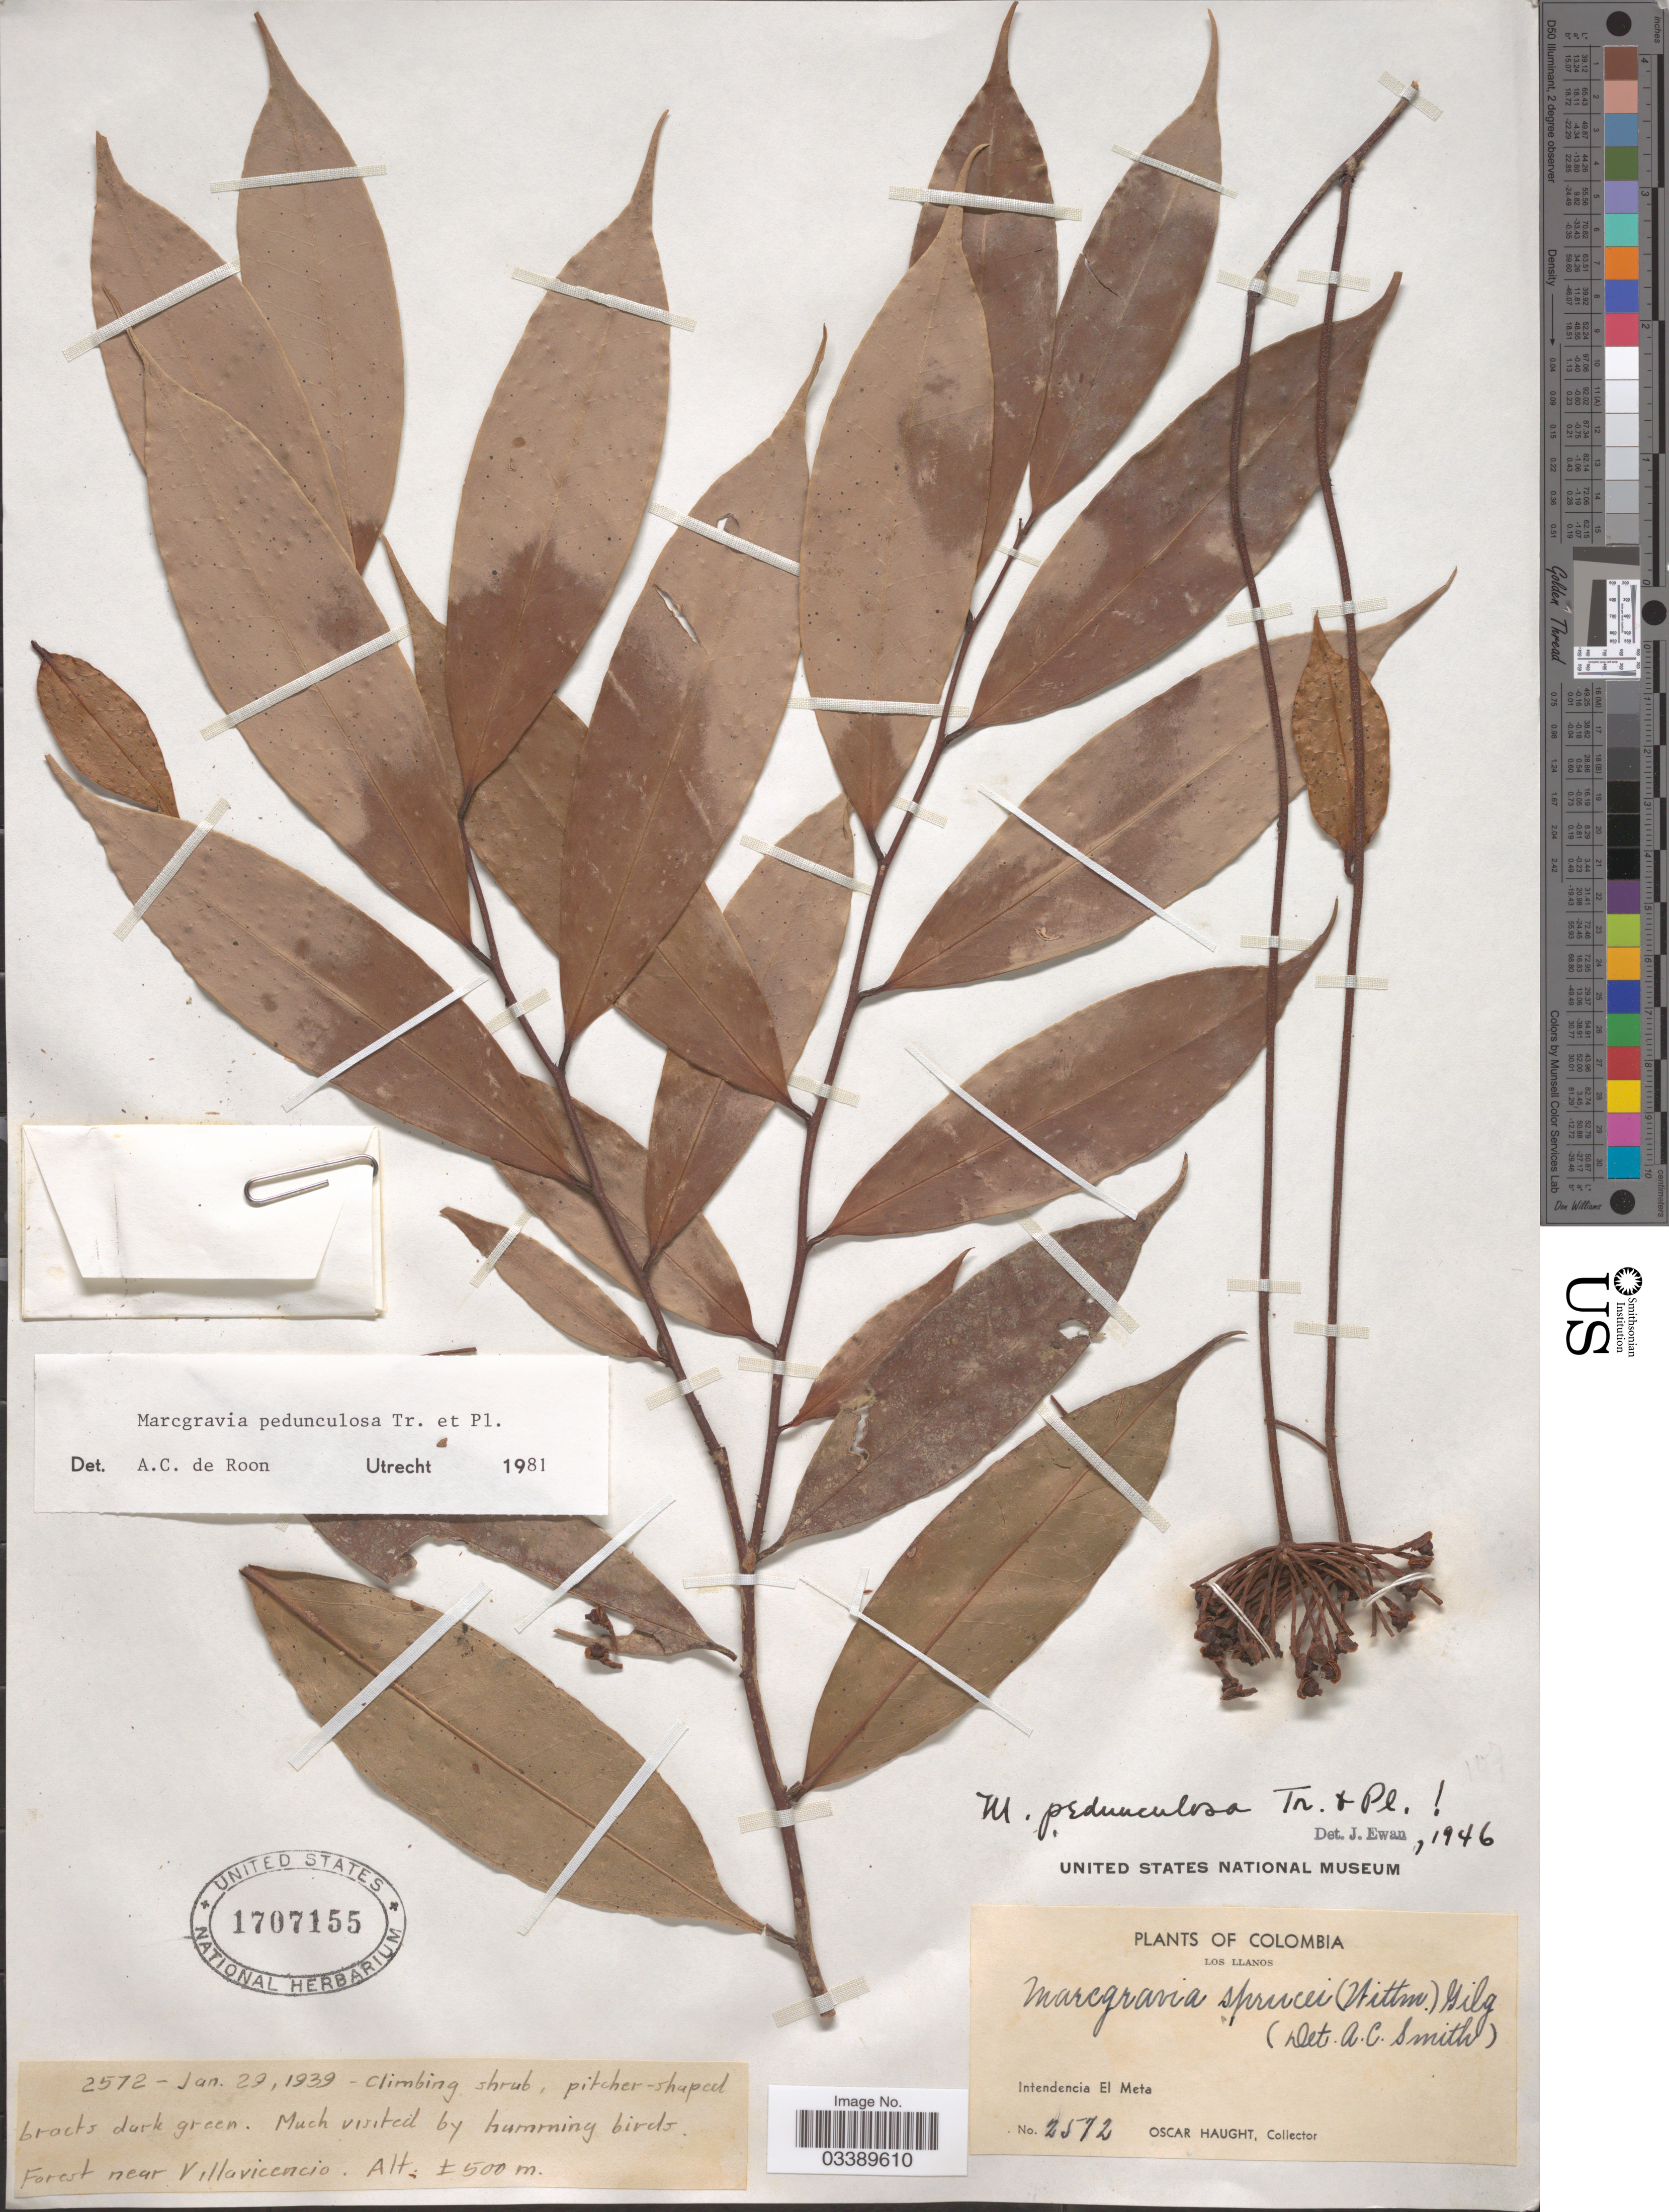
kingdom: Plantae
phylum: Tracheophyta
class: Magnoliopsida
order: Ericales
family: Marcgraviaceae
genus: Marcgravia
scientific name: Marcgravia pedunculosa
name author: Triana & Planch.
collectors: O. L. Haught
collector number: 2572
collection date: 1939-01-29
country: Colombia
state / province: Meta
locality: Los Llanos. Intendencia El Meta. Forest near Villavicencio.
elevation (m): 500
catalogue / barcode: US 1707155